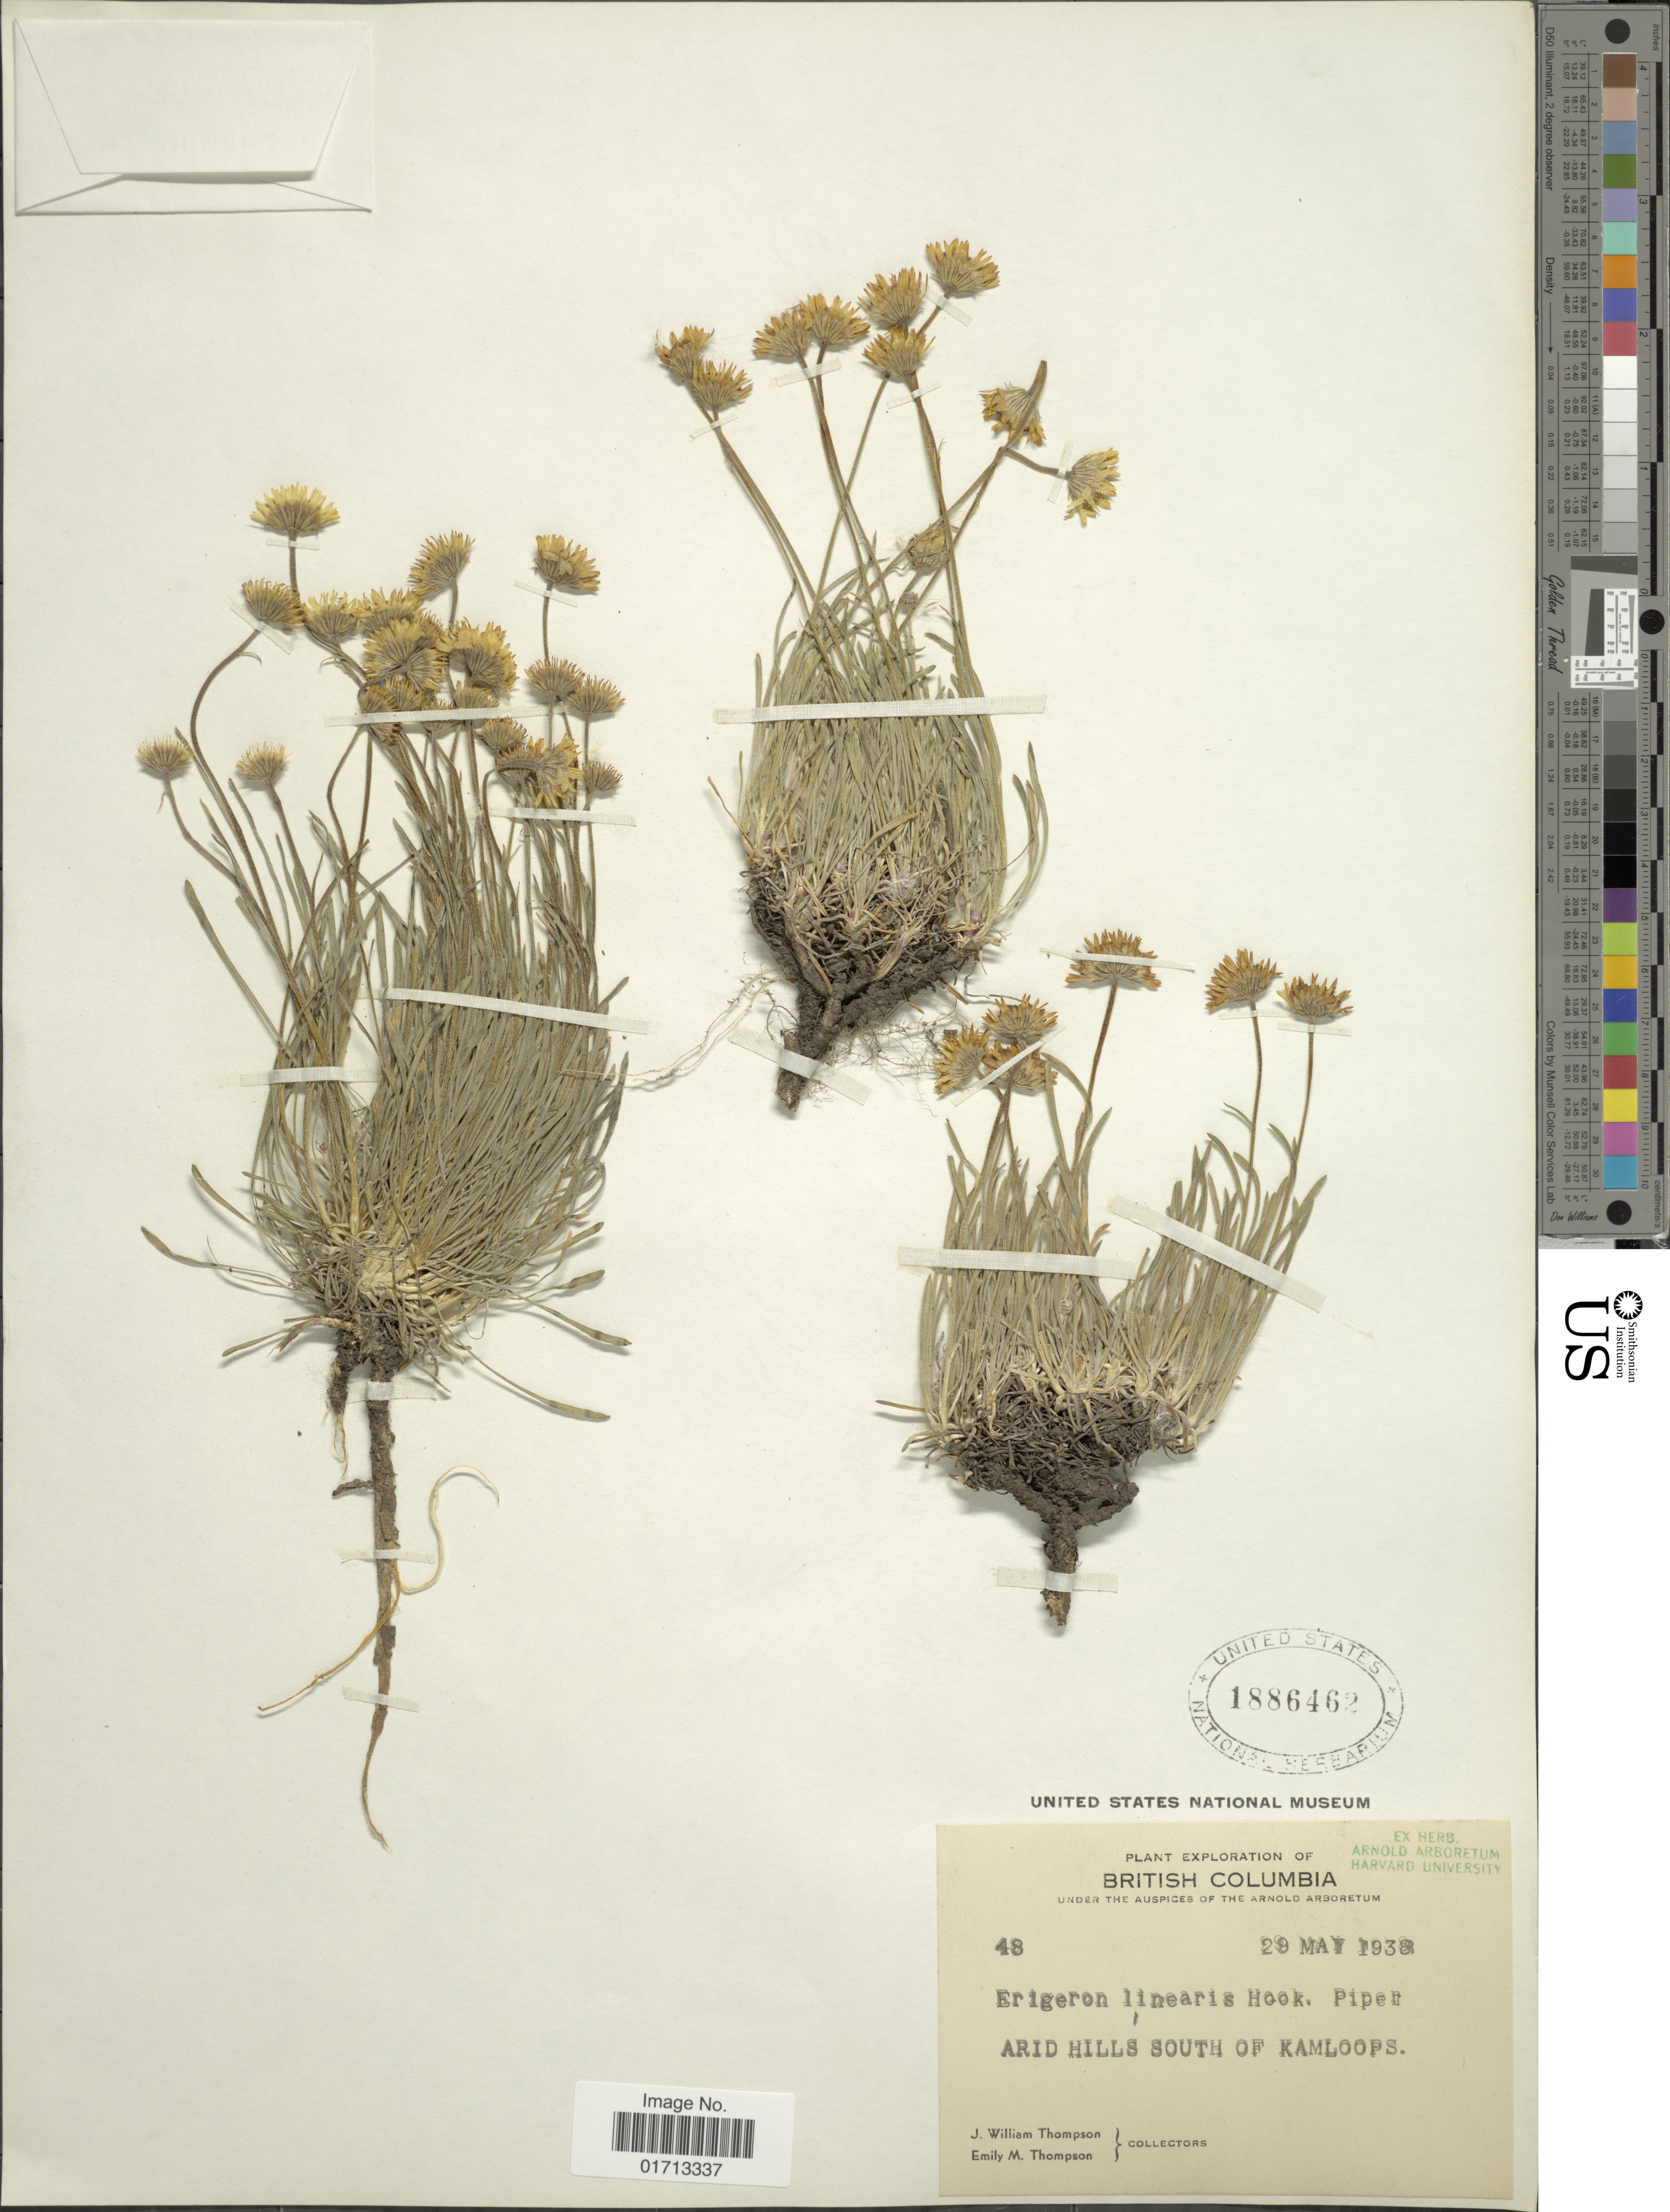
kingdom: Plantae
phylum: Tracheophyta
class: Magnoliopsida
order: Asterales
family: Asteraceae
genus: Erigeron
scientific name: Erigeron linearis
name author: (Hook.) Piper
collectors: J. W. Thompson & E. M. Thompson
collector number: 48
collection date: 1938-05-29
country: Canada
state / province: British Columbia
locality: Arid Hills south of Kamloops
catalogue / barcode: US 1886462